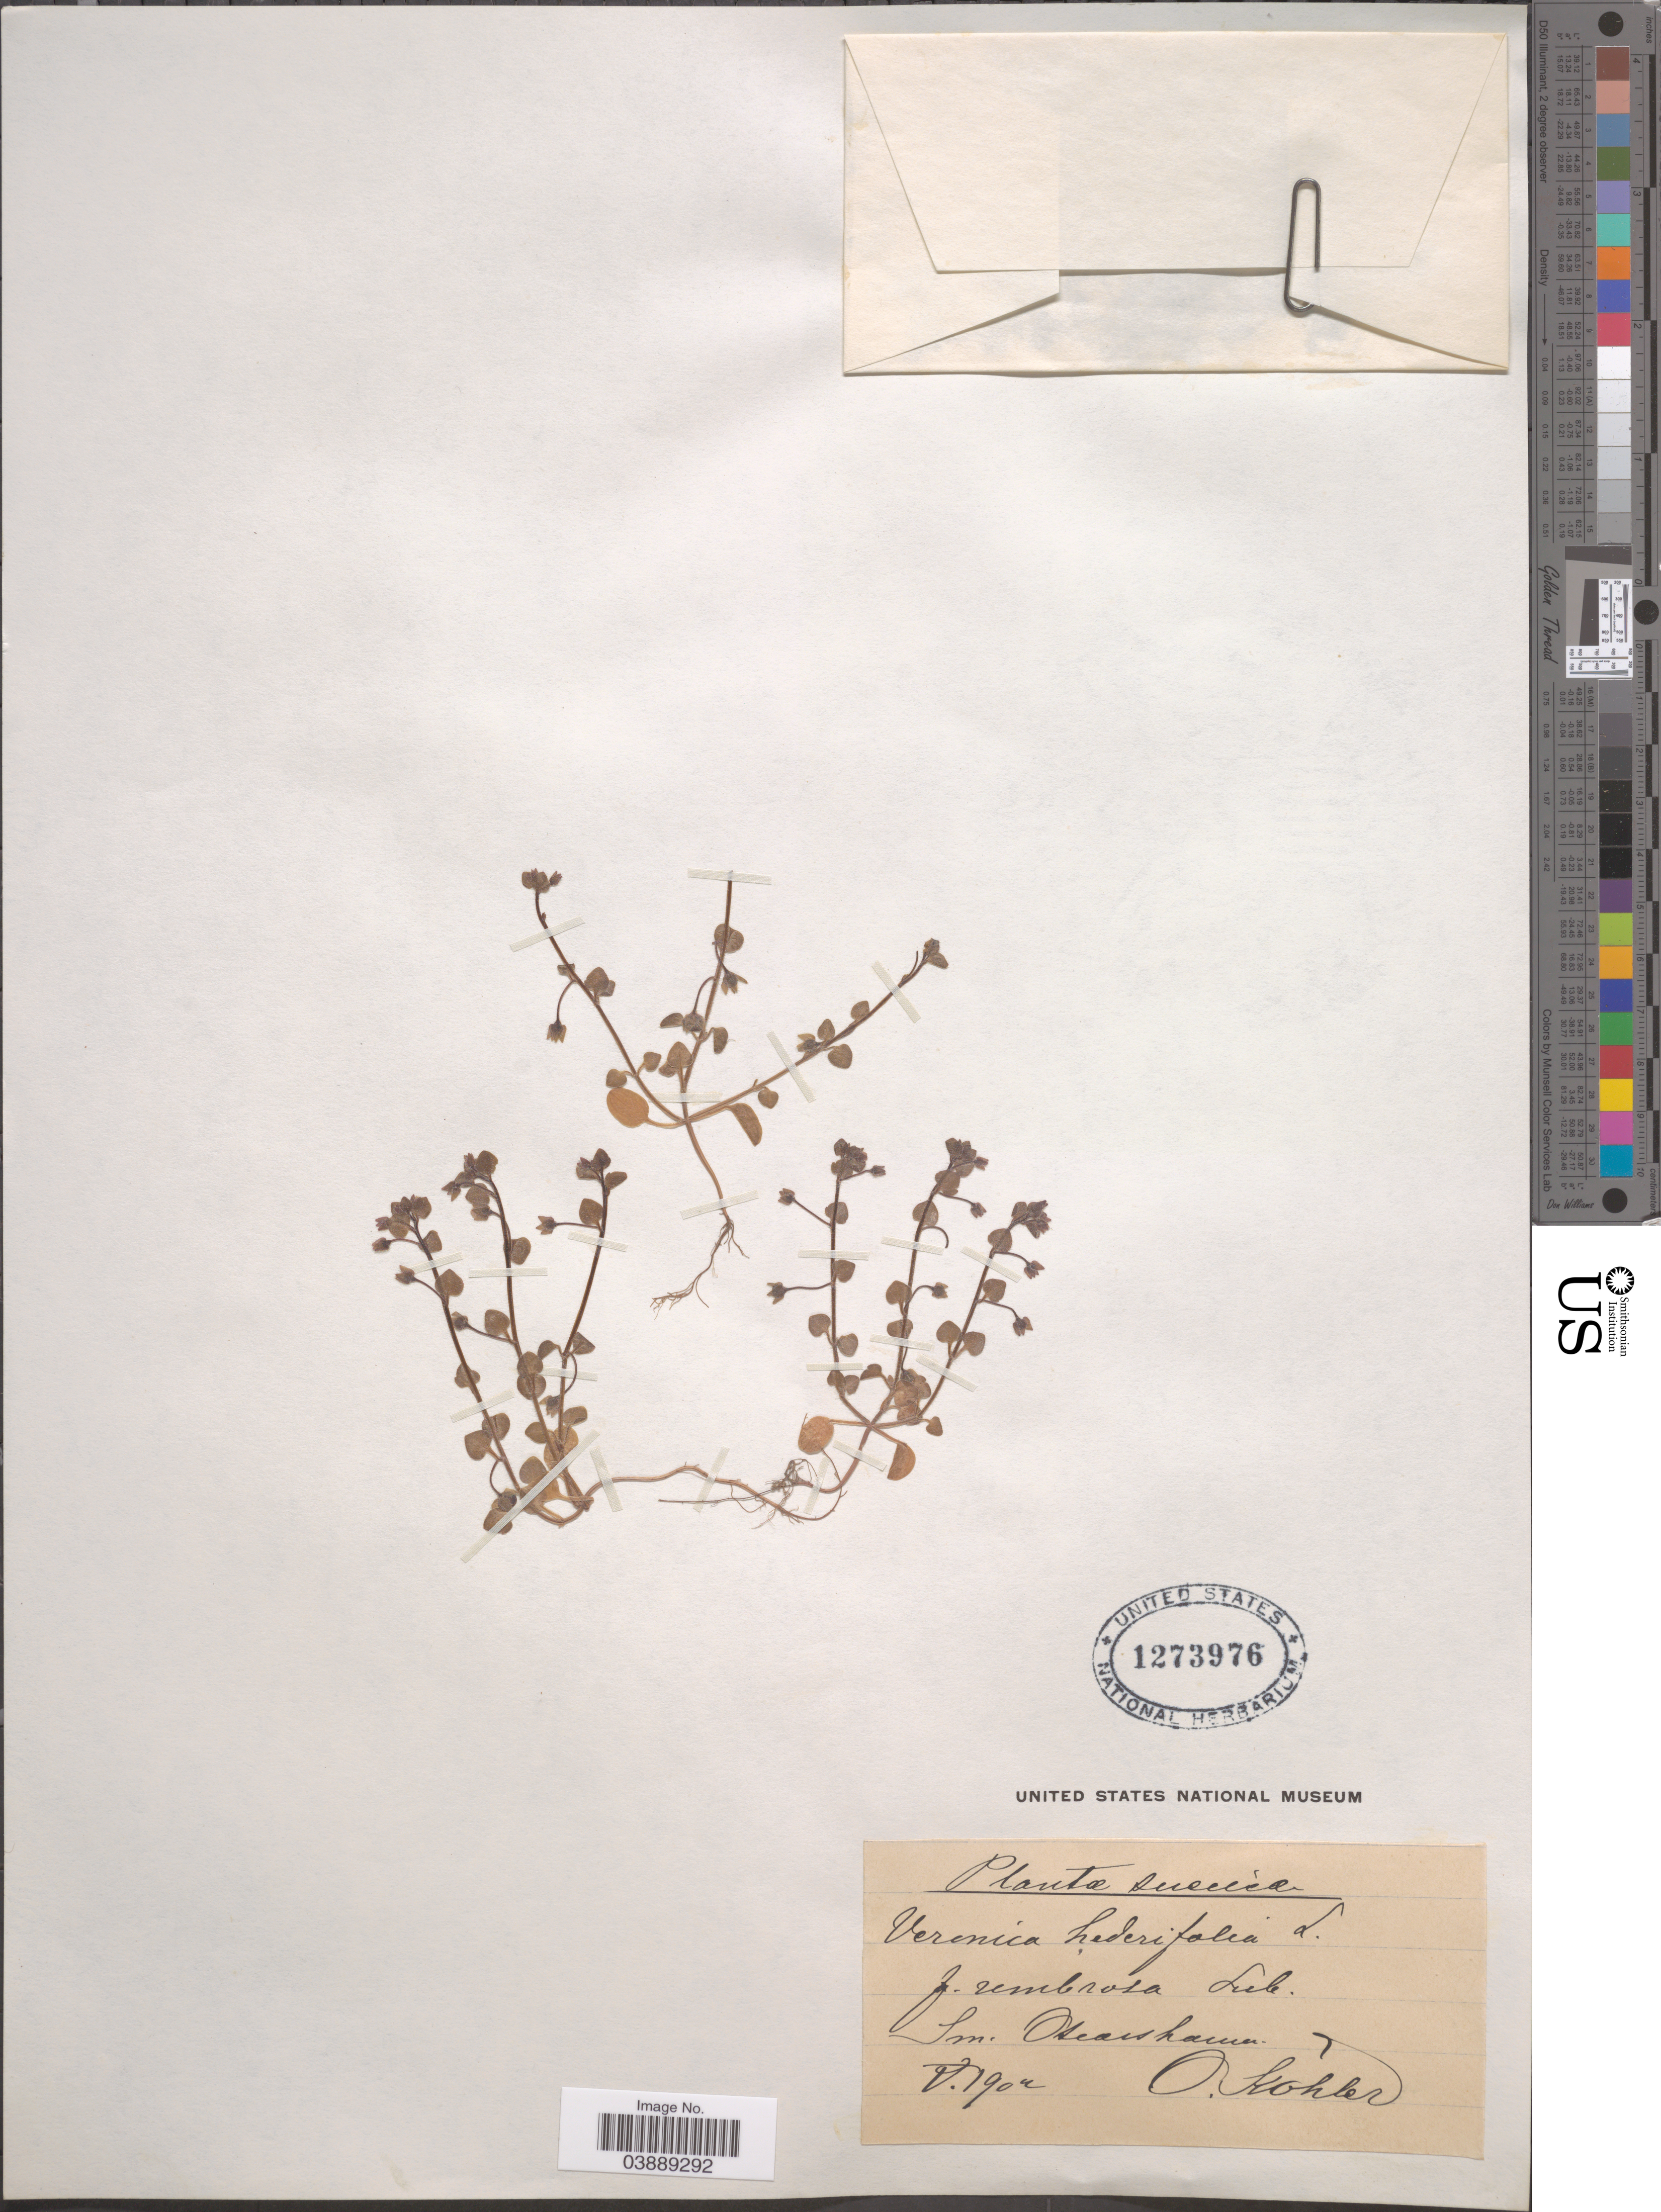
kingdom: Plantae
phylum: Tracheophyta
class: Magnoliopsida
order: Lamiales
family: Plantaginaceae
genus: Veronica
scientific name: Veronica hederifolia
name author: L.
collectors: O. Köhler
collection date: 1903-05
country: Sweden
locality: Suecica. Sm. Oscarshamn.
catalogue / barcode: US 1273976